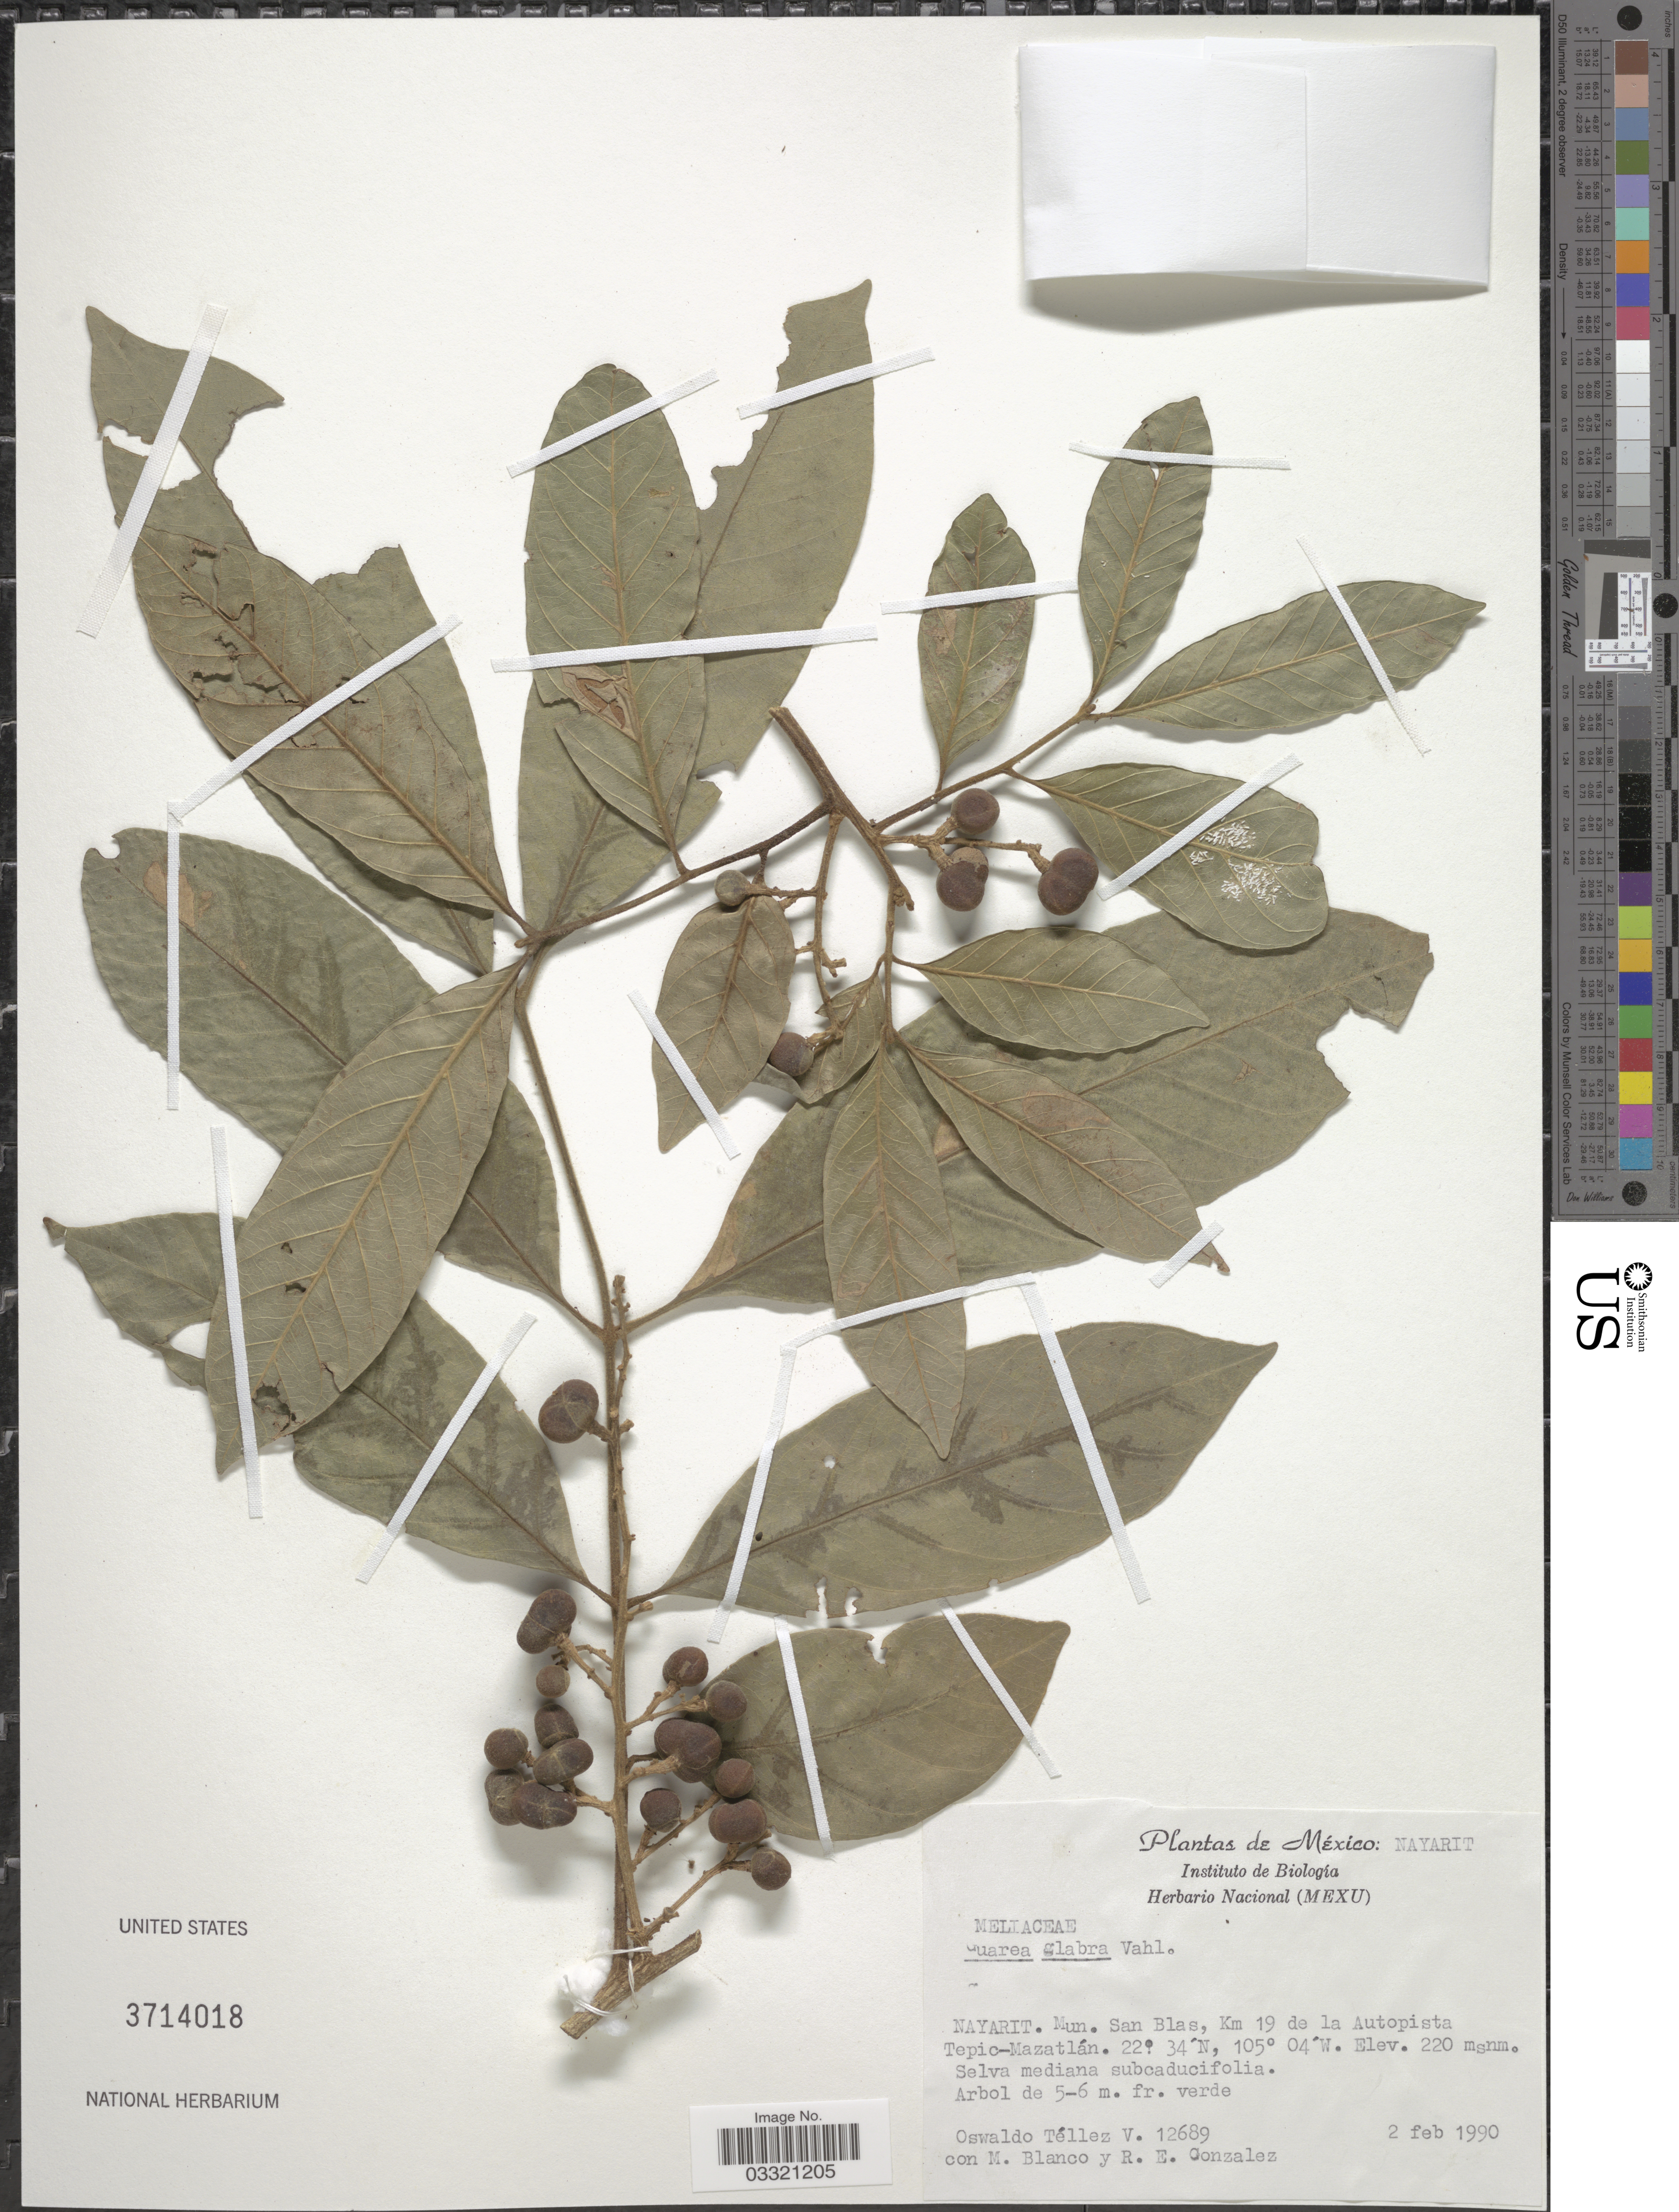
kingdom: Plantae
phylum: Tracheophyta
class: Magnoliopsida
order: Sapindales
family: Meliaceae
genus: Guarea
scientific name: Guarea glabra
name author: Vahl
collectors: O. Téllez V., M. Blanco & R. Gonzalez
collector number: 12689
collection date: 1990-02-02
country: Mexico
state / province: Nayarit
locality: Mun. San Blas, Km 19 de la Autopista Tepic-Mazatátlan.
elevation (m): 220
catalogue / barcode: US 3714018